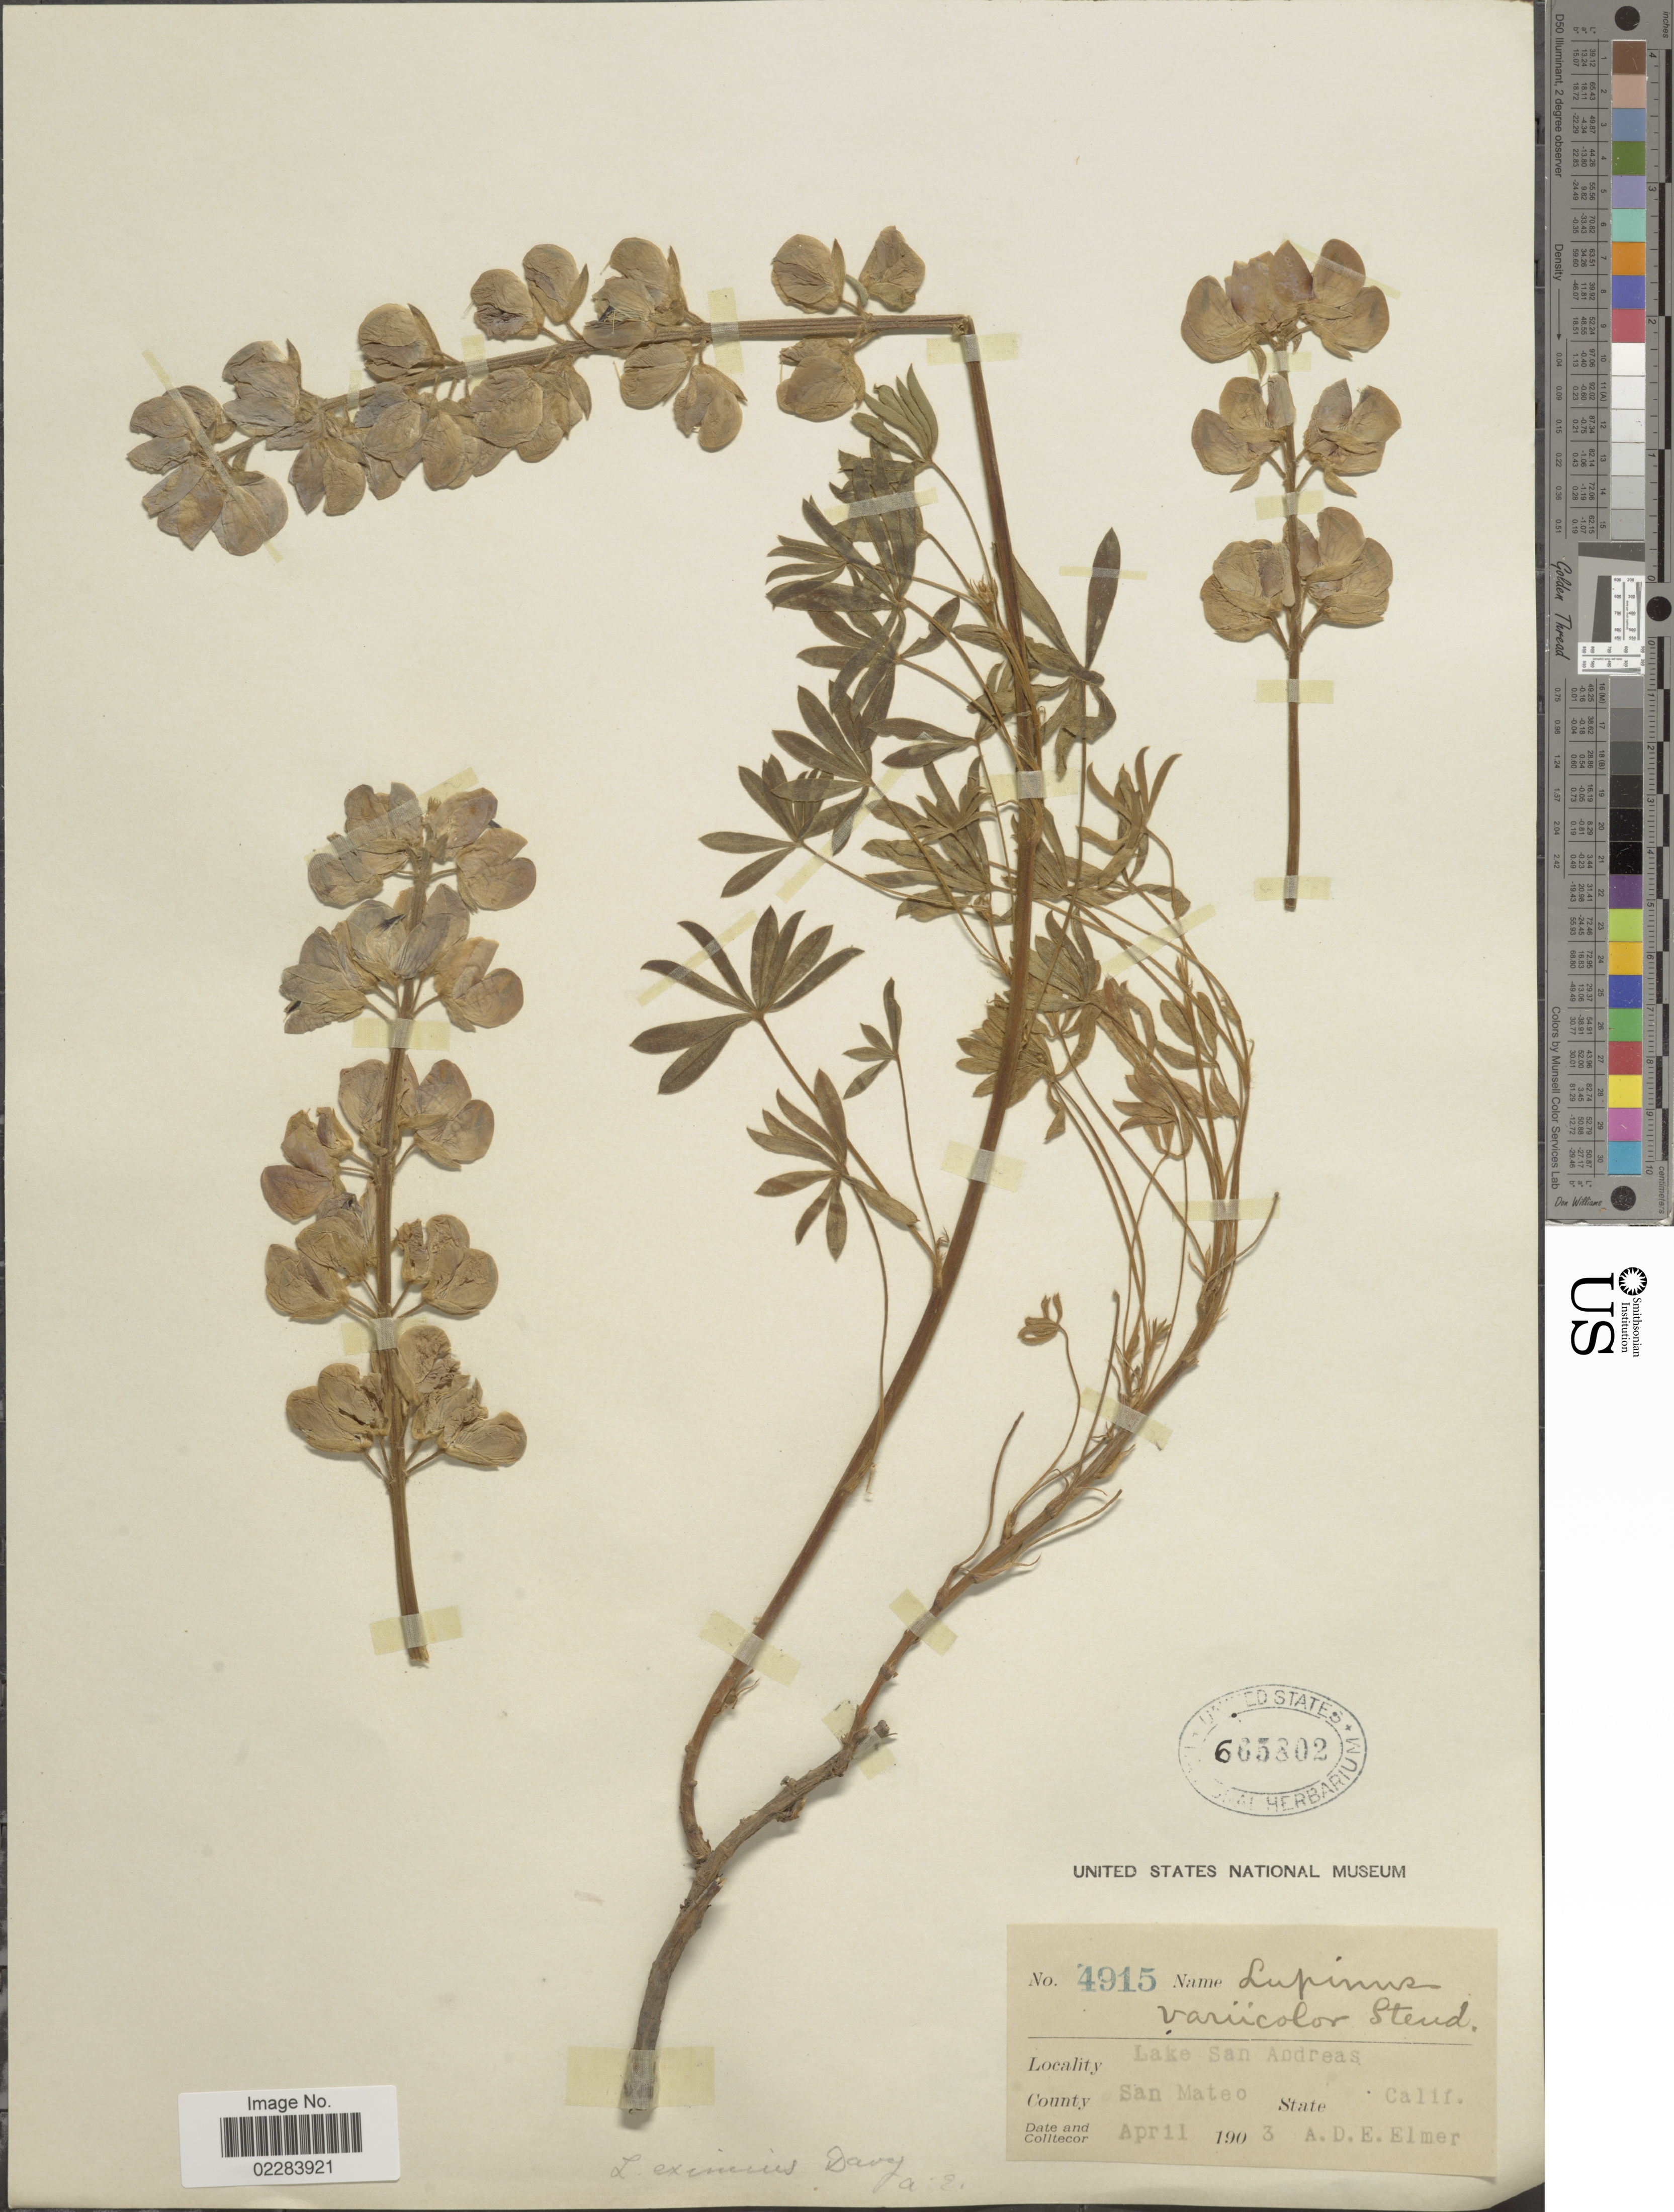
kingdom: Plantae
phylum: Tracheophyta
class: Magnoliopsida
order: Fabales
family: Fabaceae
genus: Lupinus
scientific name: Lupinus arboreus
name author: Sims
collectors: A. D. E. Elmer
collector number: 4915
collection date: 1903-04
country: United States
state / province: California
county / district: San Mateo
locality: Lake San Andreas. San Mateo County.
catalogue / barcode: US 665802